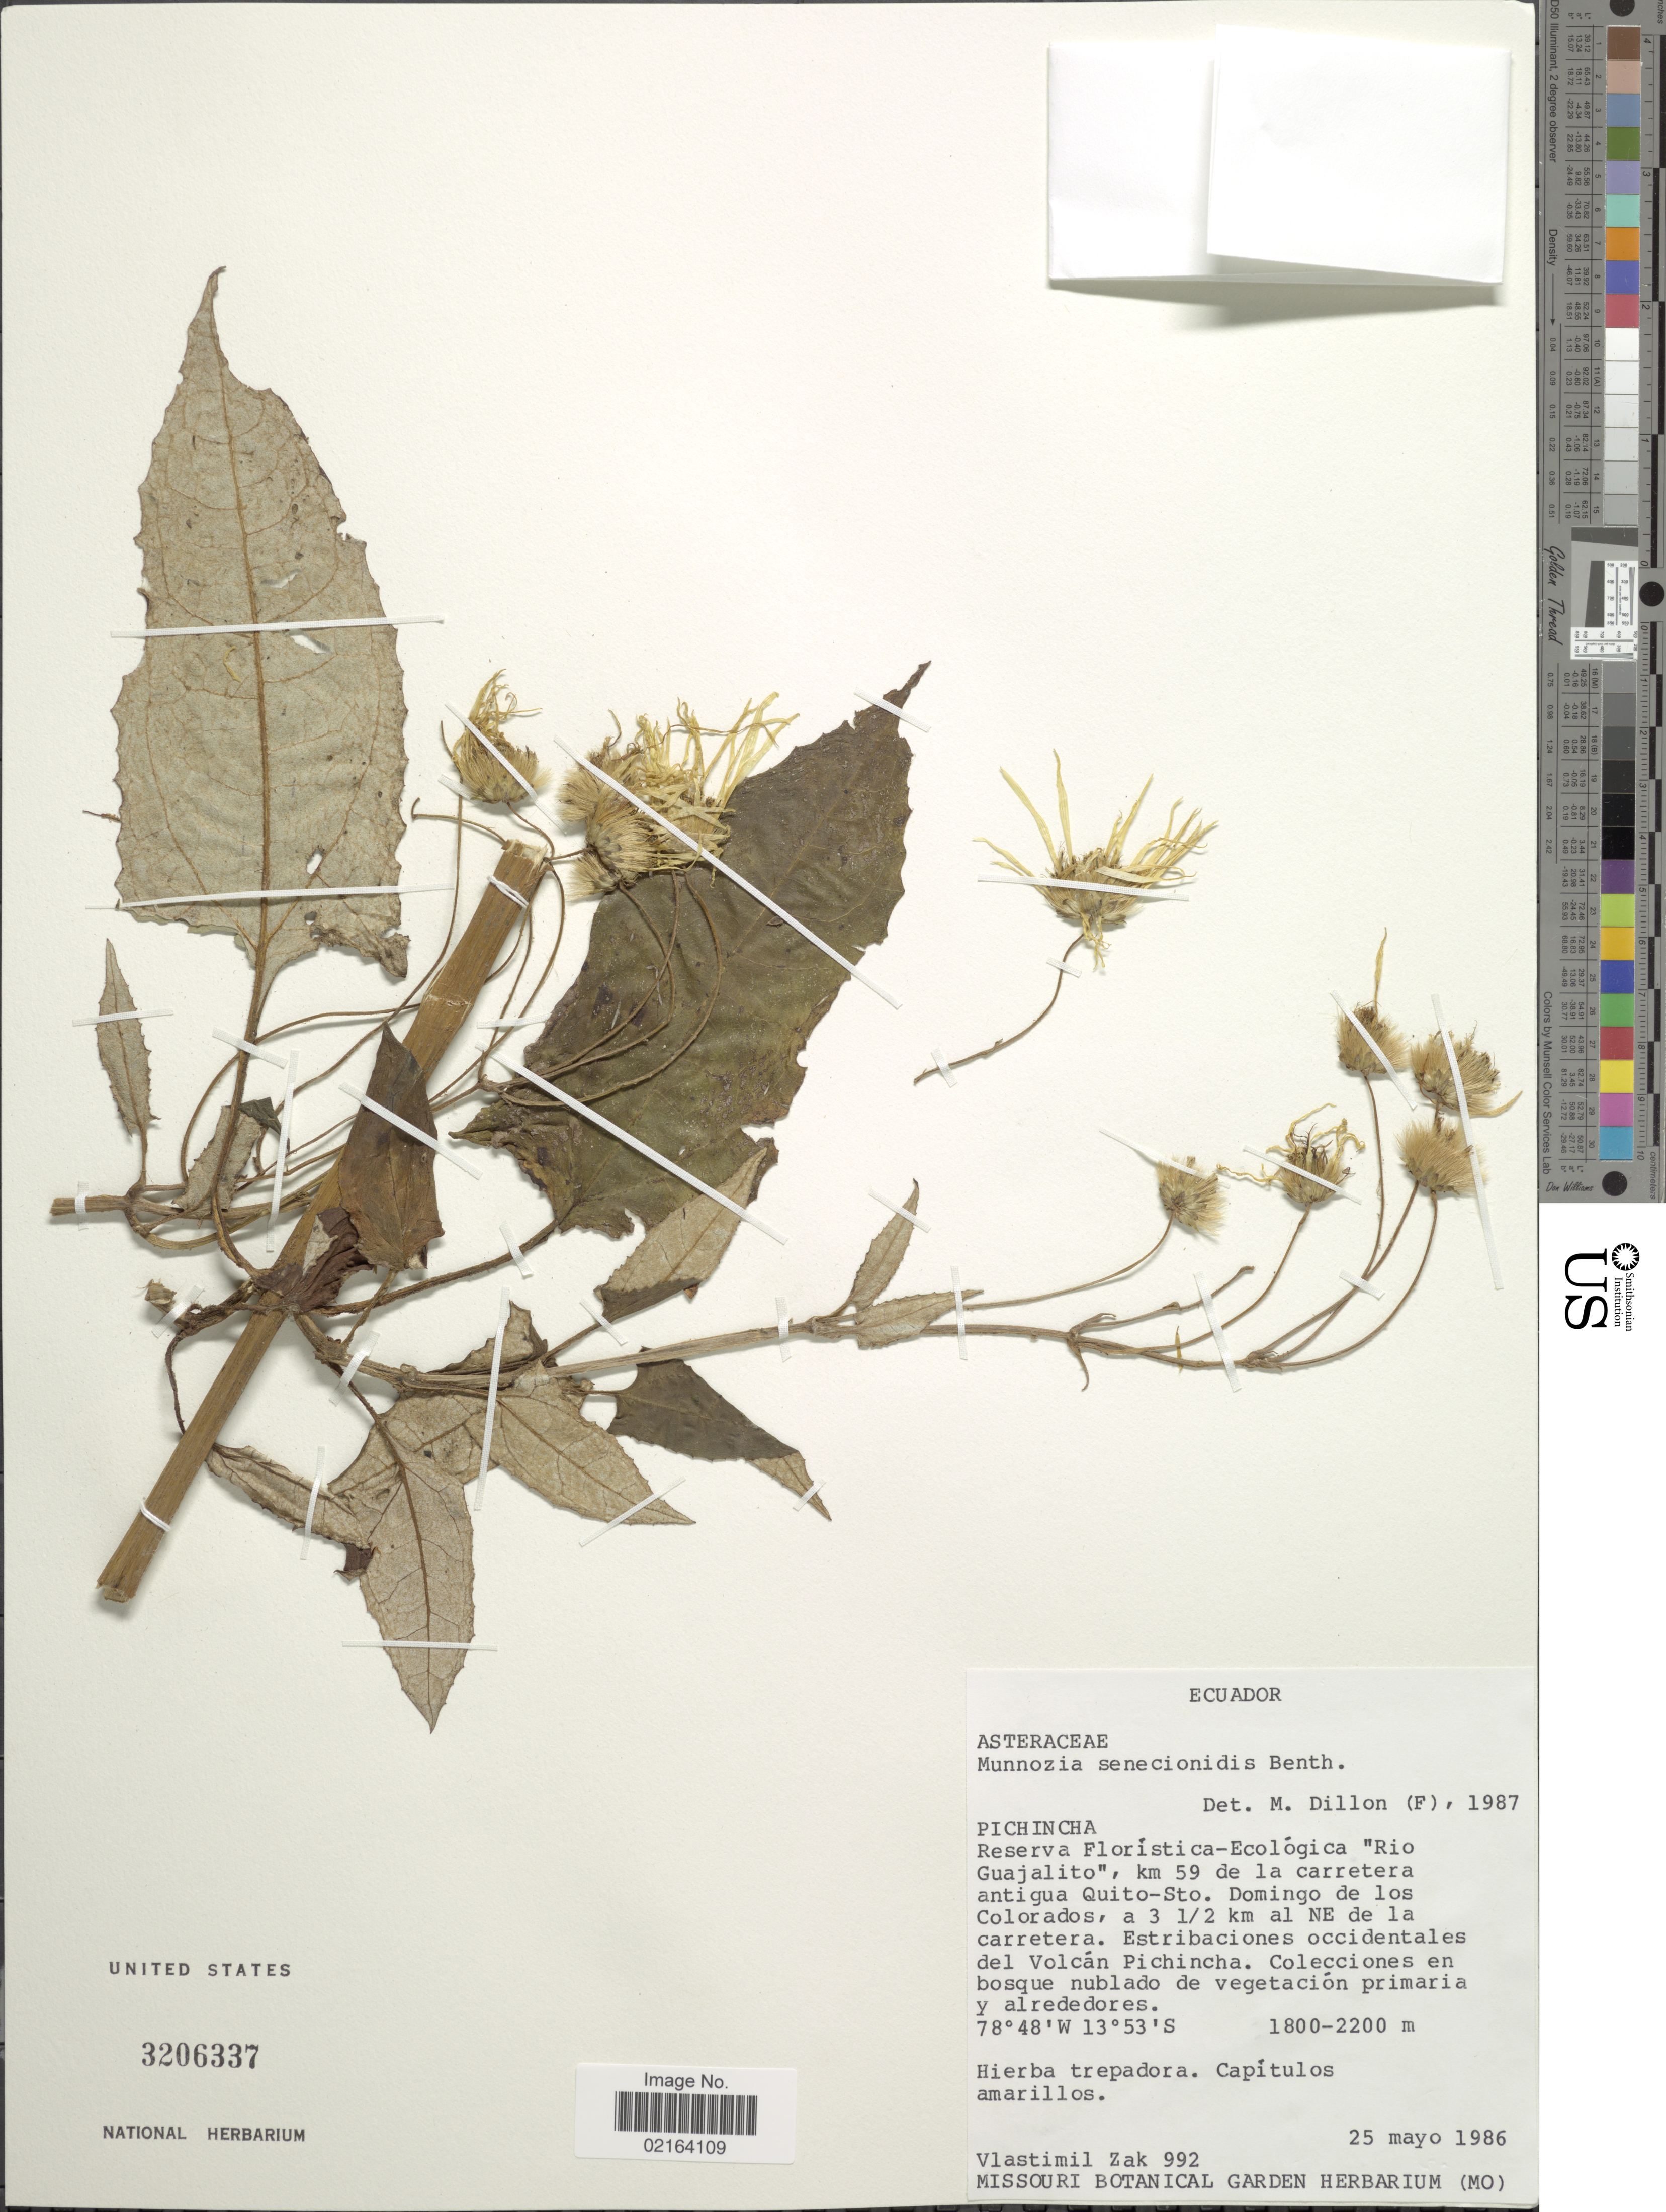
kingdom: Plantae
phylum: Tracheophyta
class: Magnoliopsida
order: Asterales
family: Asteraceae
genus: Munnozia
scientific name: Munnozia senecionidis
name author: Benth.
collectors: V. Zak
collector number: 992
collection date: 1986-05-25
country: Ecuador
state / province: Pichincha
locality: Reserva Floristica-Ecologica, Rio Guajalito, km 59 de la carretera antigua Quito-Sto. Domingo de los Colorados, a 3½ km al NE de la carretera, Estribaciones occidentales del Volcan Pichincha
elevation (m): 1800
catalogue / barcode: US 3206337